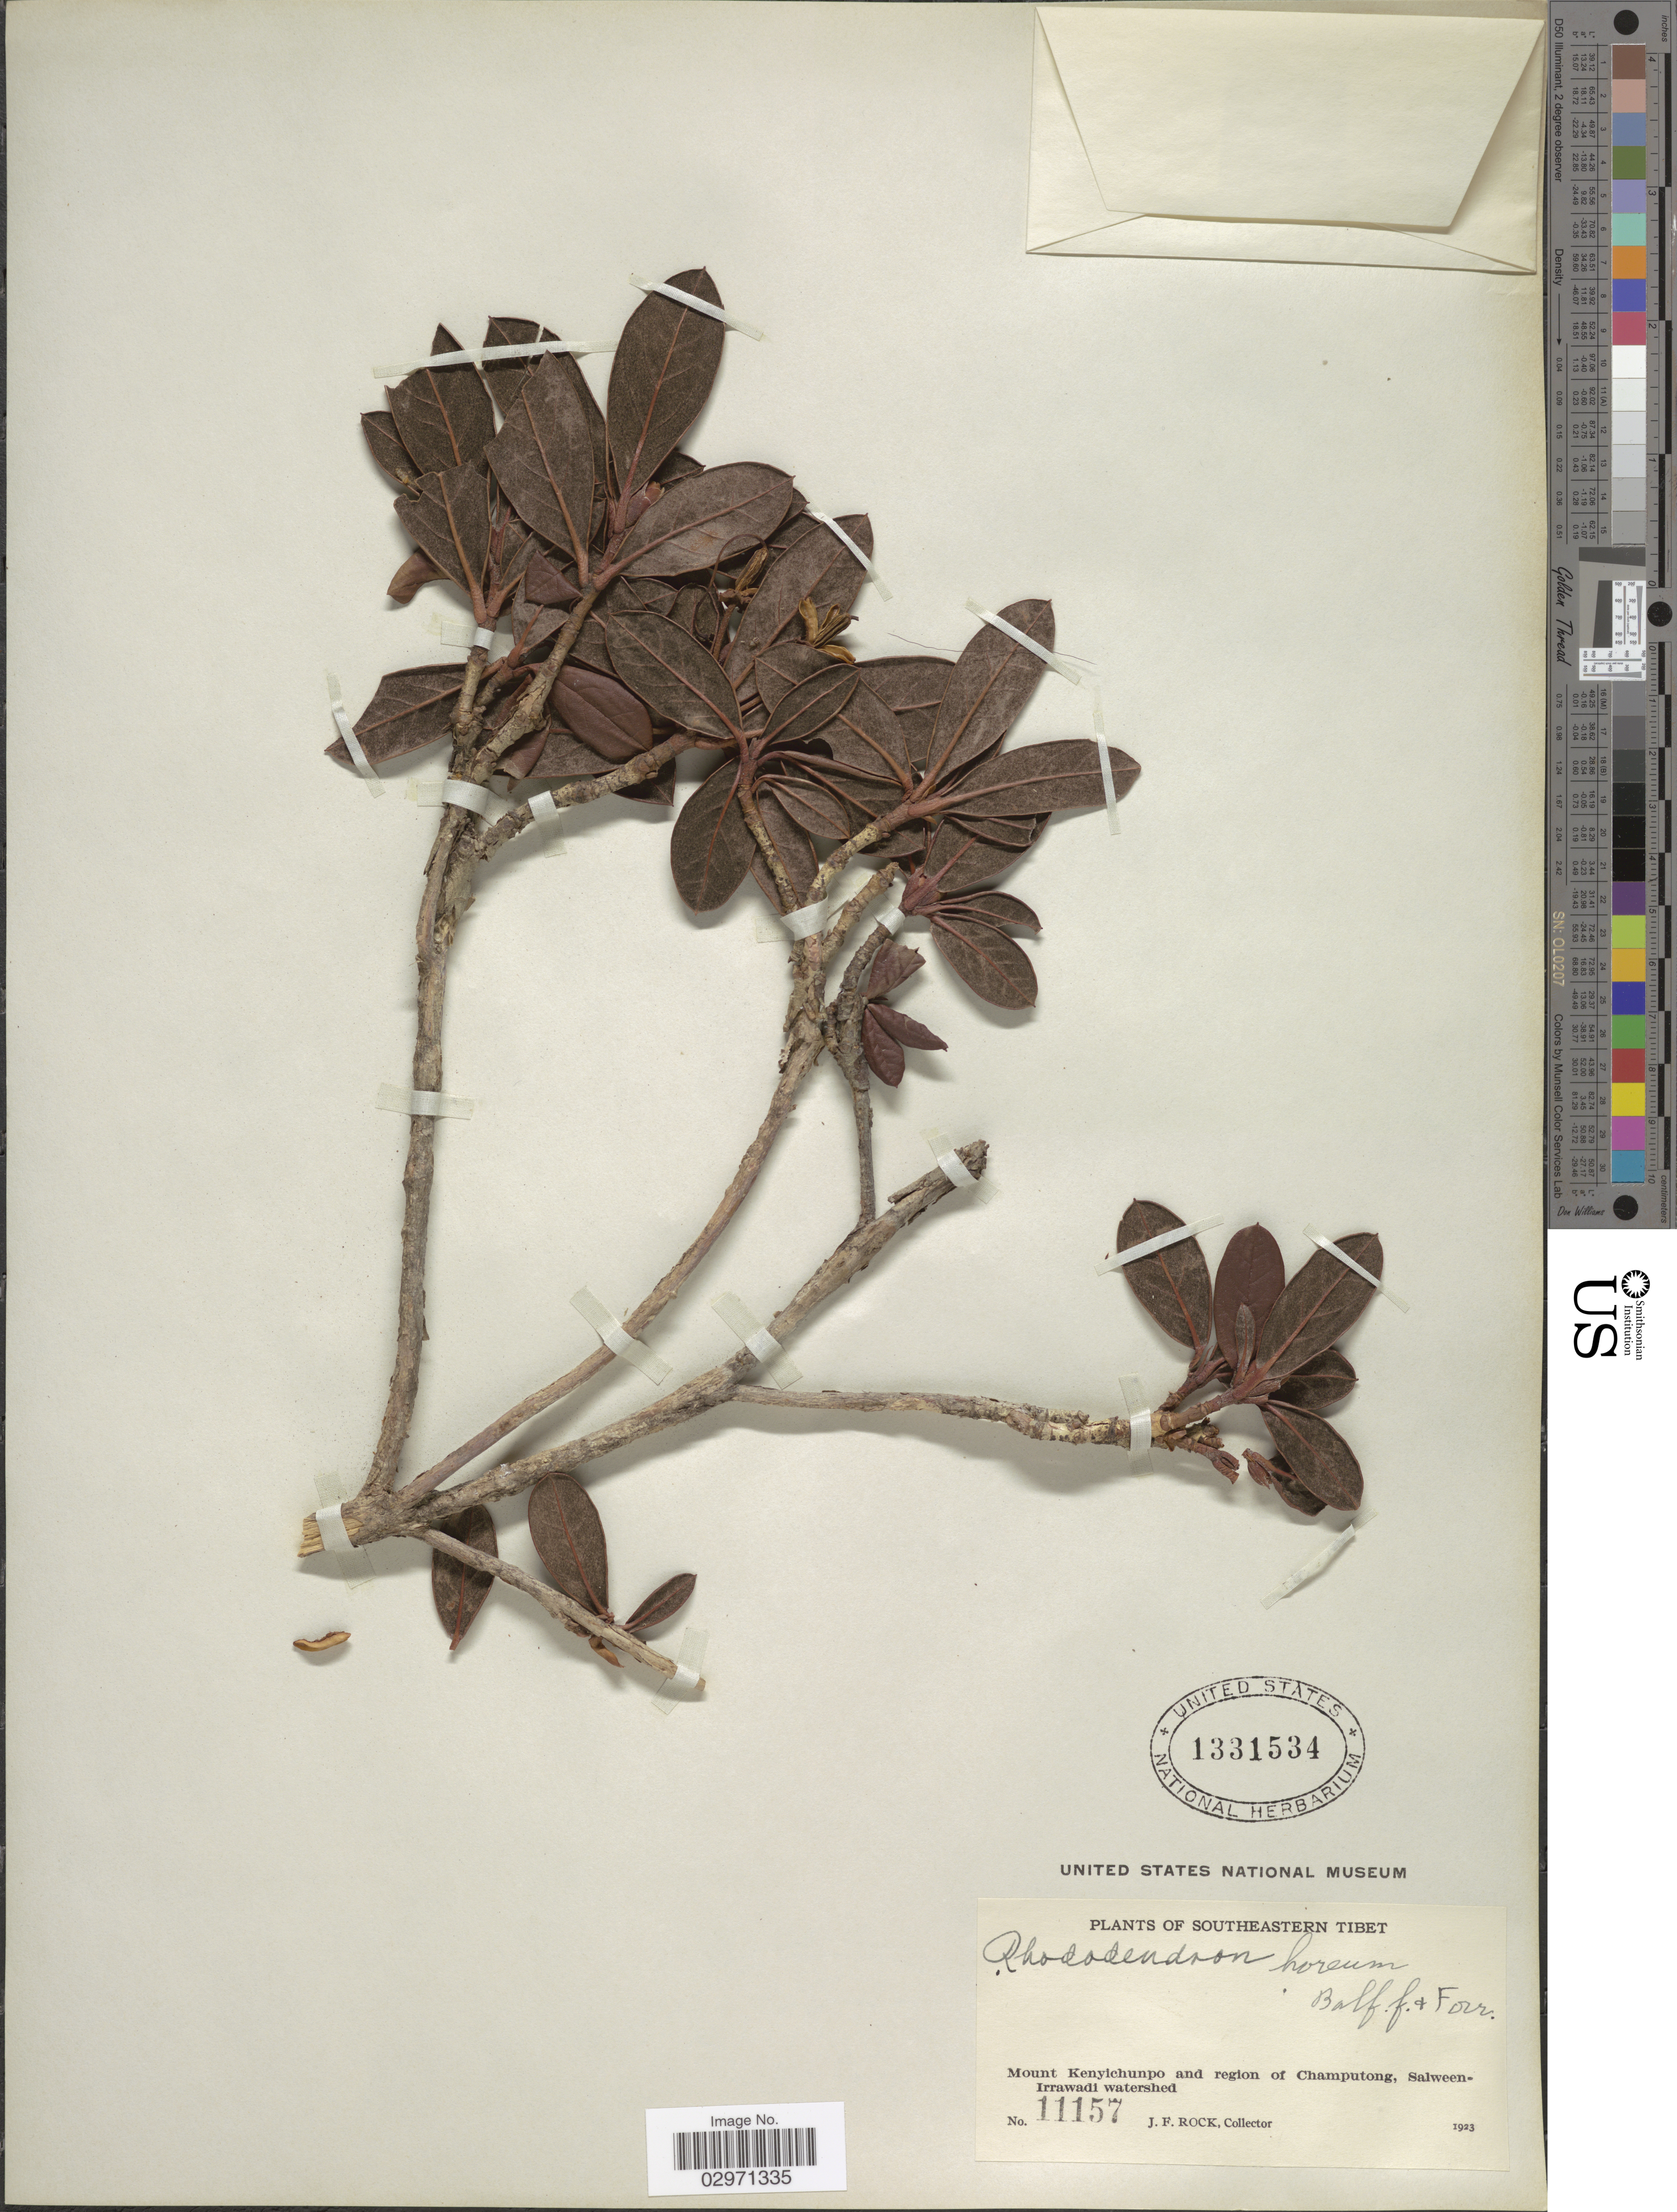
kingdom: Plantae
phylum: Tracheophyta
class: Magnoliopsida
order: Ericales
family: Ericaceae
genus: Rhododendron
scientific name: Rhododendron horaeum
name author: Balf. f. & Forrest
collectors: J. Rock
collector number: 11157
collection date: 1923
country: China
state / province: Xizang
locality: Southeastern Tibet. Mount Kenyichunpo and region of Champutong, Salween-Irrawadi watershed.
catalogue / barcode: US 1331534